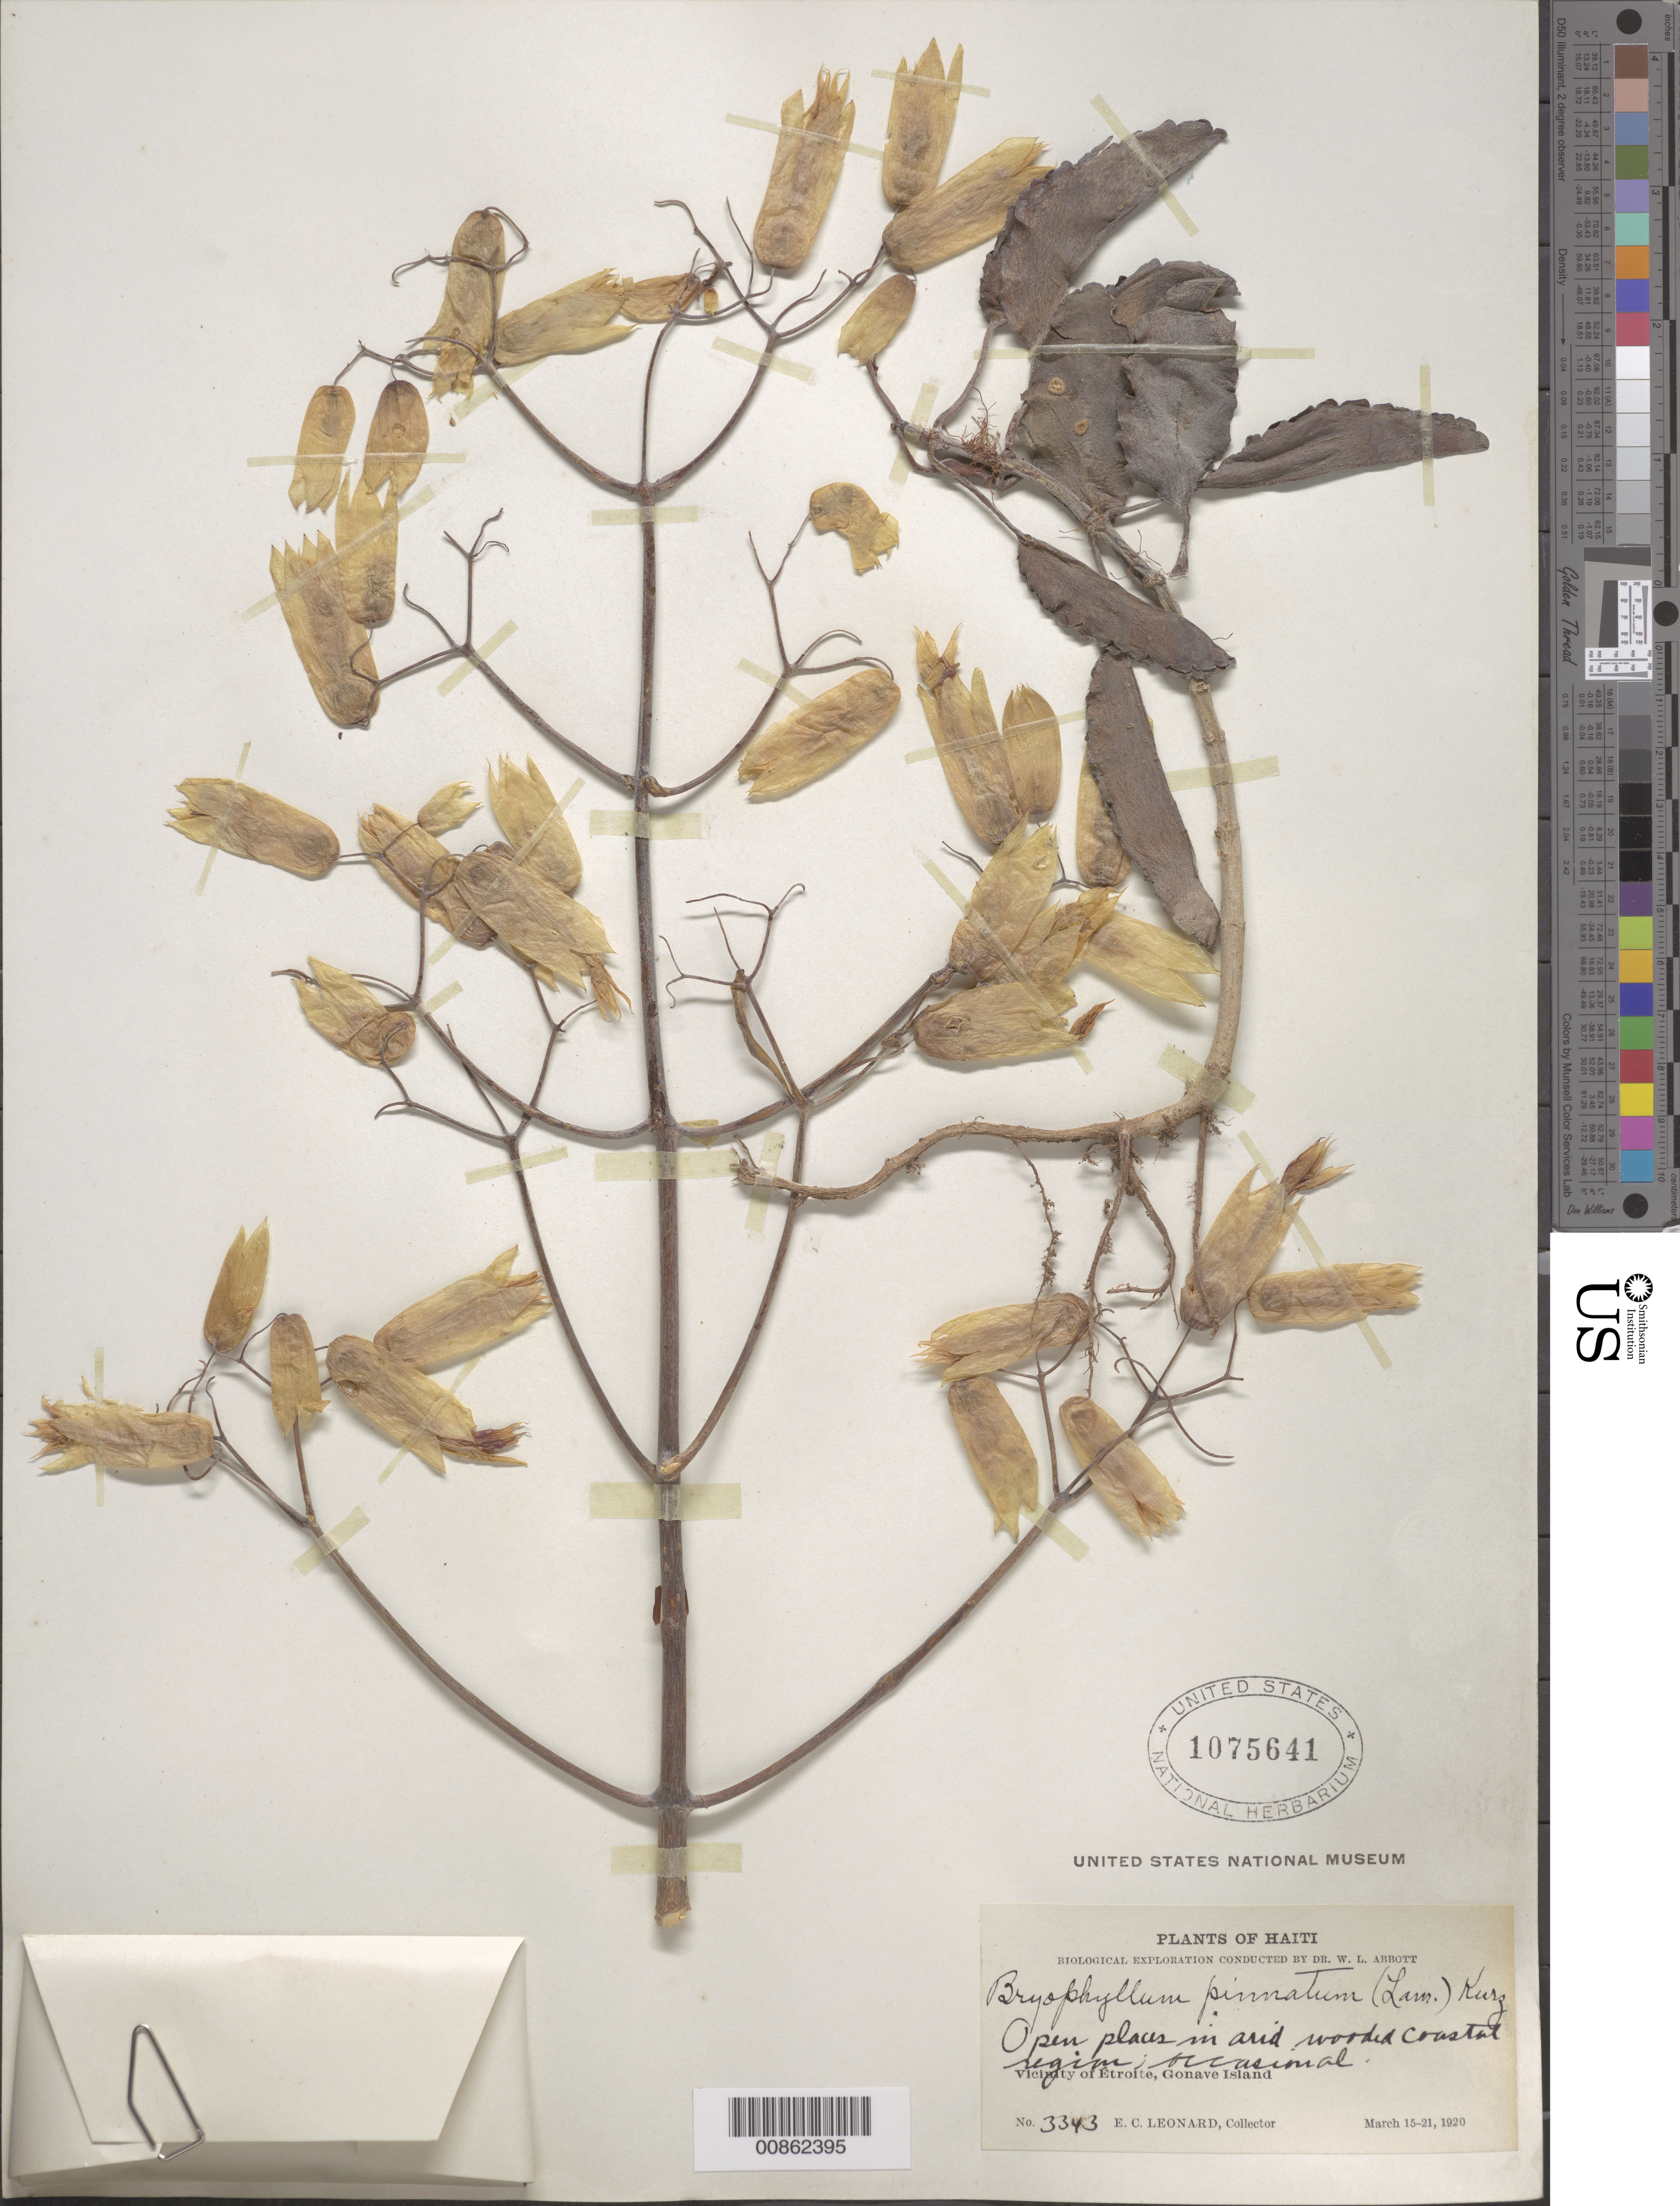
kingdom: Plantae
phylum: Tracheophyta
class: Magnoliopsida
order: Saxifragales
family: Crassulaceae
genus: Kalanchoe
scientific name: Kalanchoe pinnata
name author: (Lam.) Pers.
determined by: Strong, Mark T., (BOT), Smithsonian Institution - National Museum of Natural History (UNITED STATES)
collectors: E. C. Leonard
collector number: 3343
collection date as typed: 15 Mar 1920 to 21 Mar 1920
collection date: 1920-03-15/1920-03-21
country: Haiti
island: Île de la Gonâve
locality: Vicinity of Étroite, Gonave Island.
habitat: Open places in arid wooded coastal region.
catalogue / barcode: US 1075641